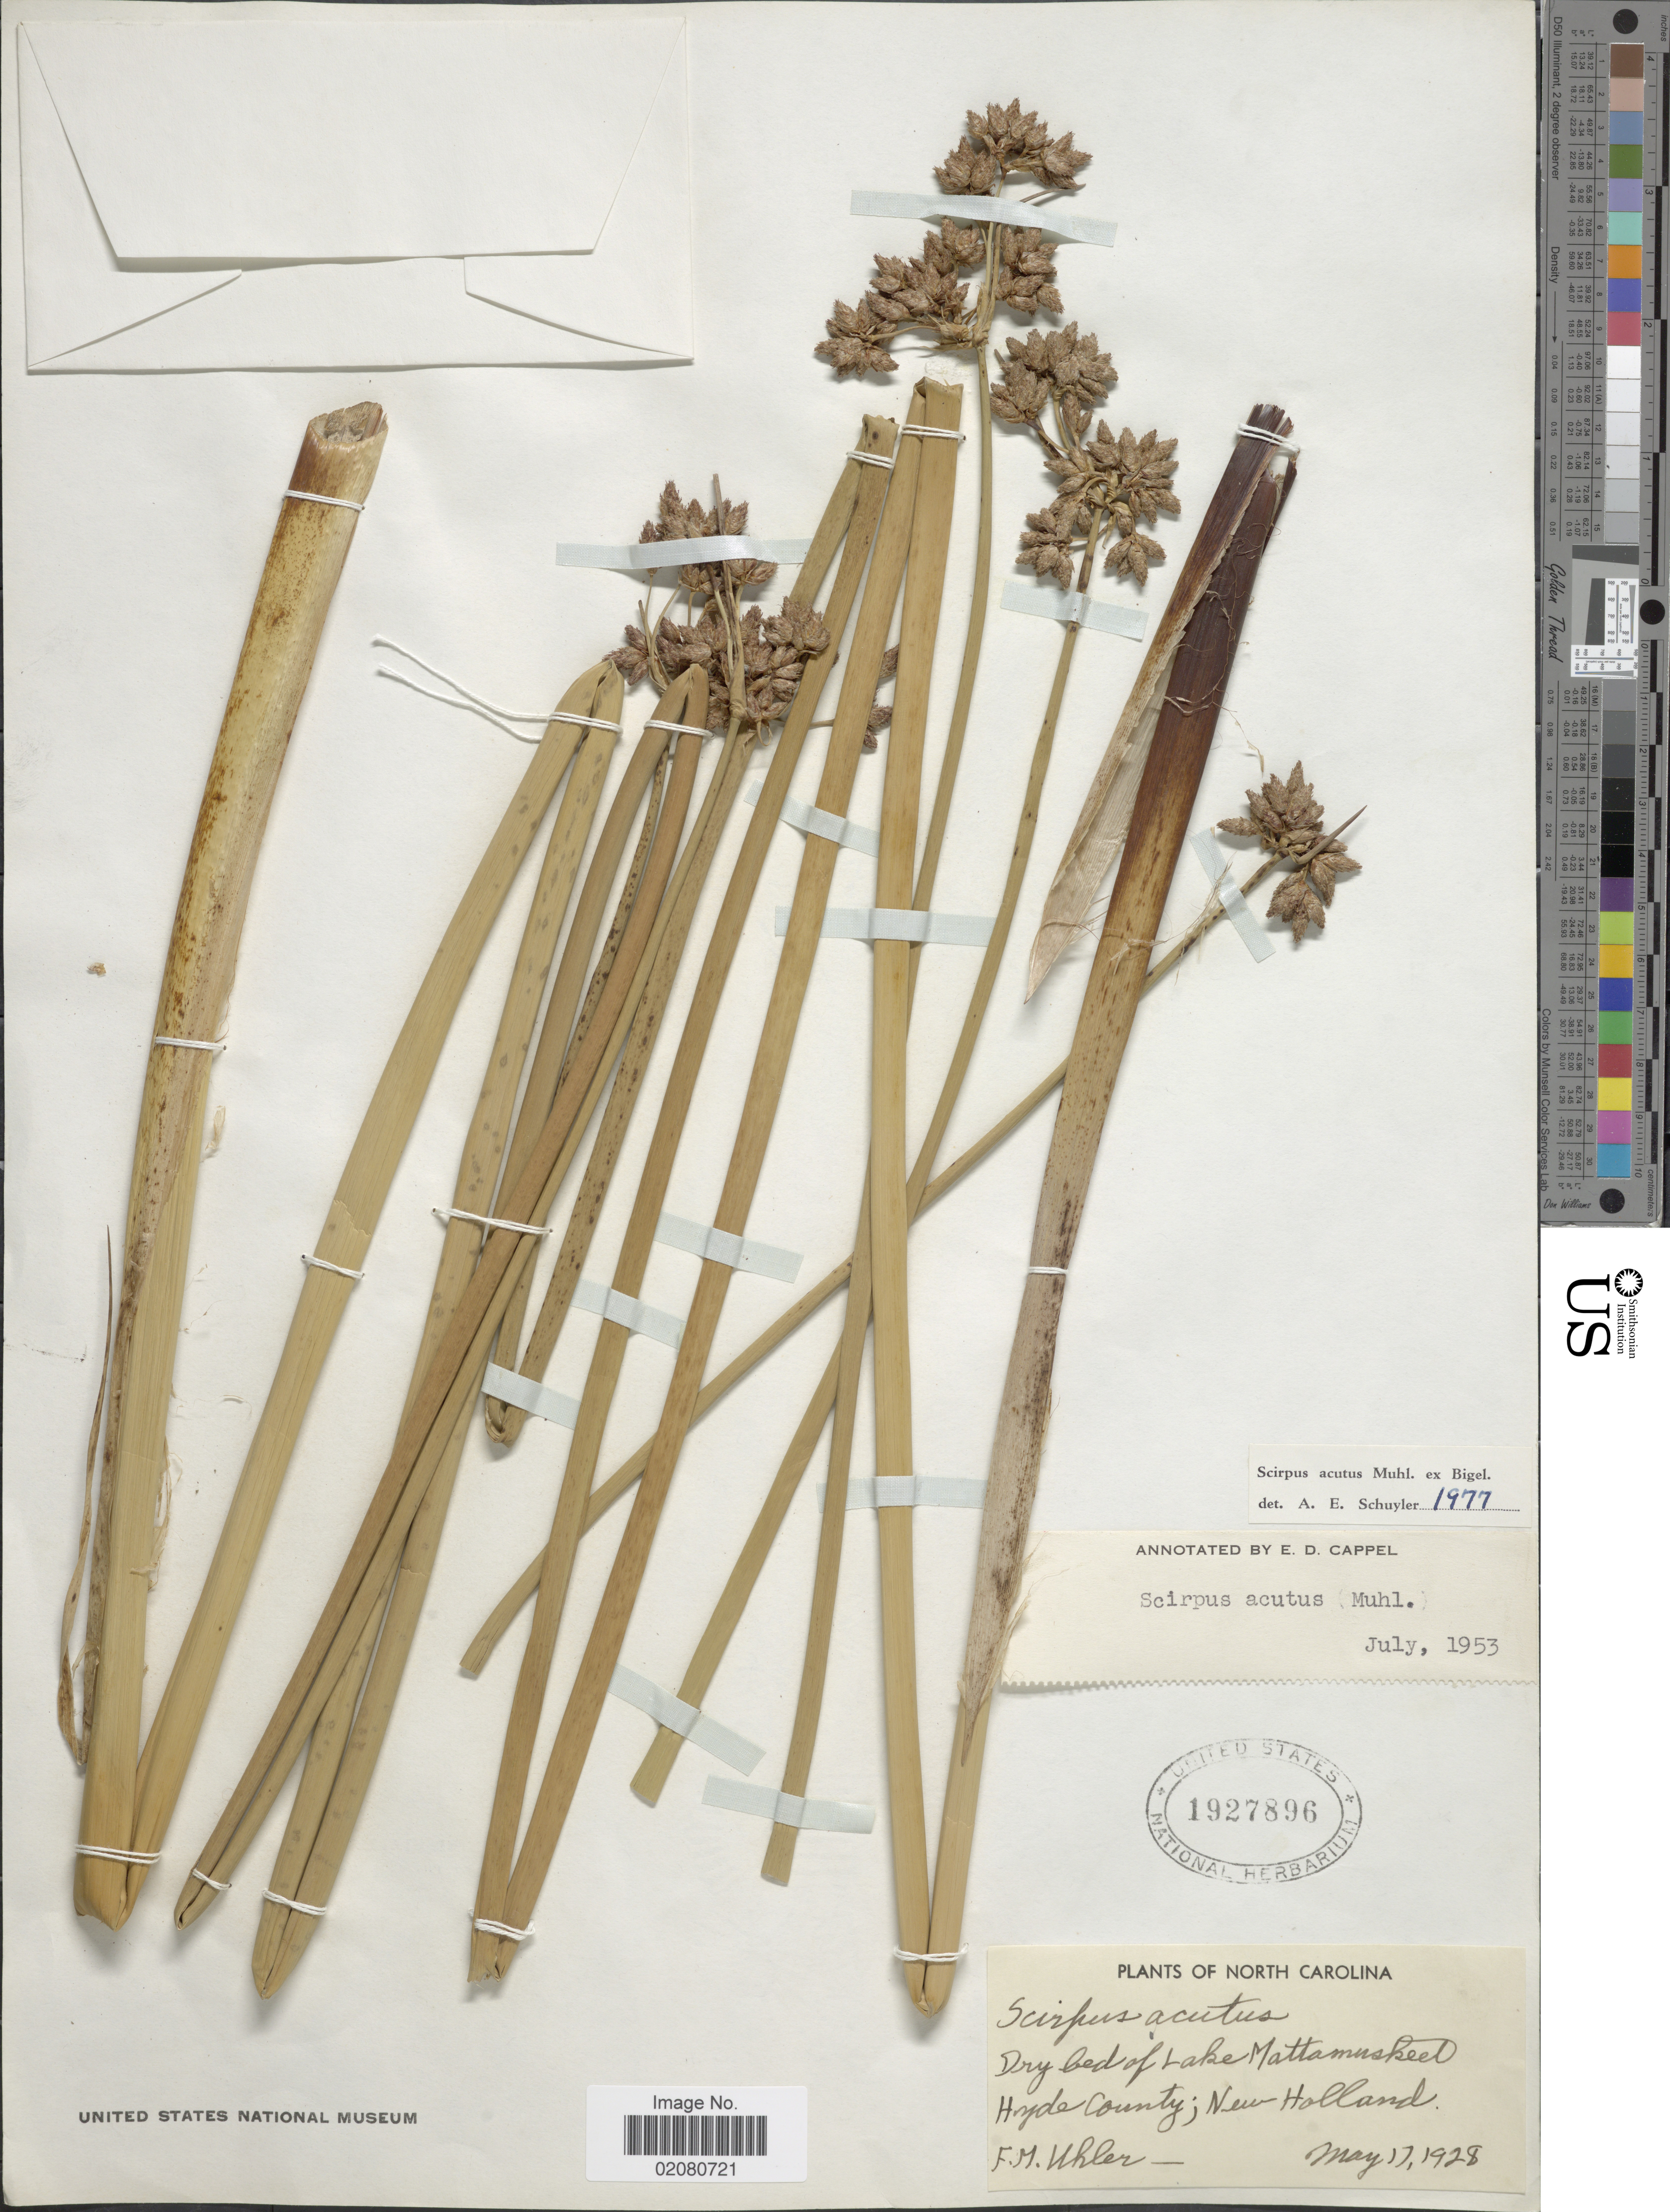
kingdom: Plantae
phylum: Tracheophyta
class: Liliopsida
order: Poales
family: Cyperaceae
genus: Schoenoplectus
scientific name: Schoenoplectus acutus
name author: (Muhl. ex Bigelow) Á. Löve & D. Löve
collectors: F. M. Uhler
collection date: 1928-05-17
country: United States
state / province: North Carolina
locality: Hyde County; New Holland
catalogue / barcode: US 1927896